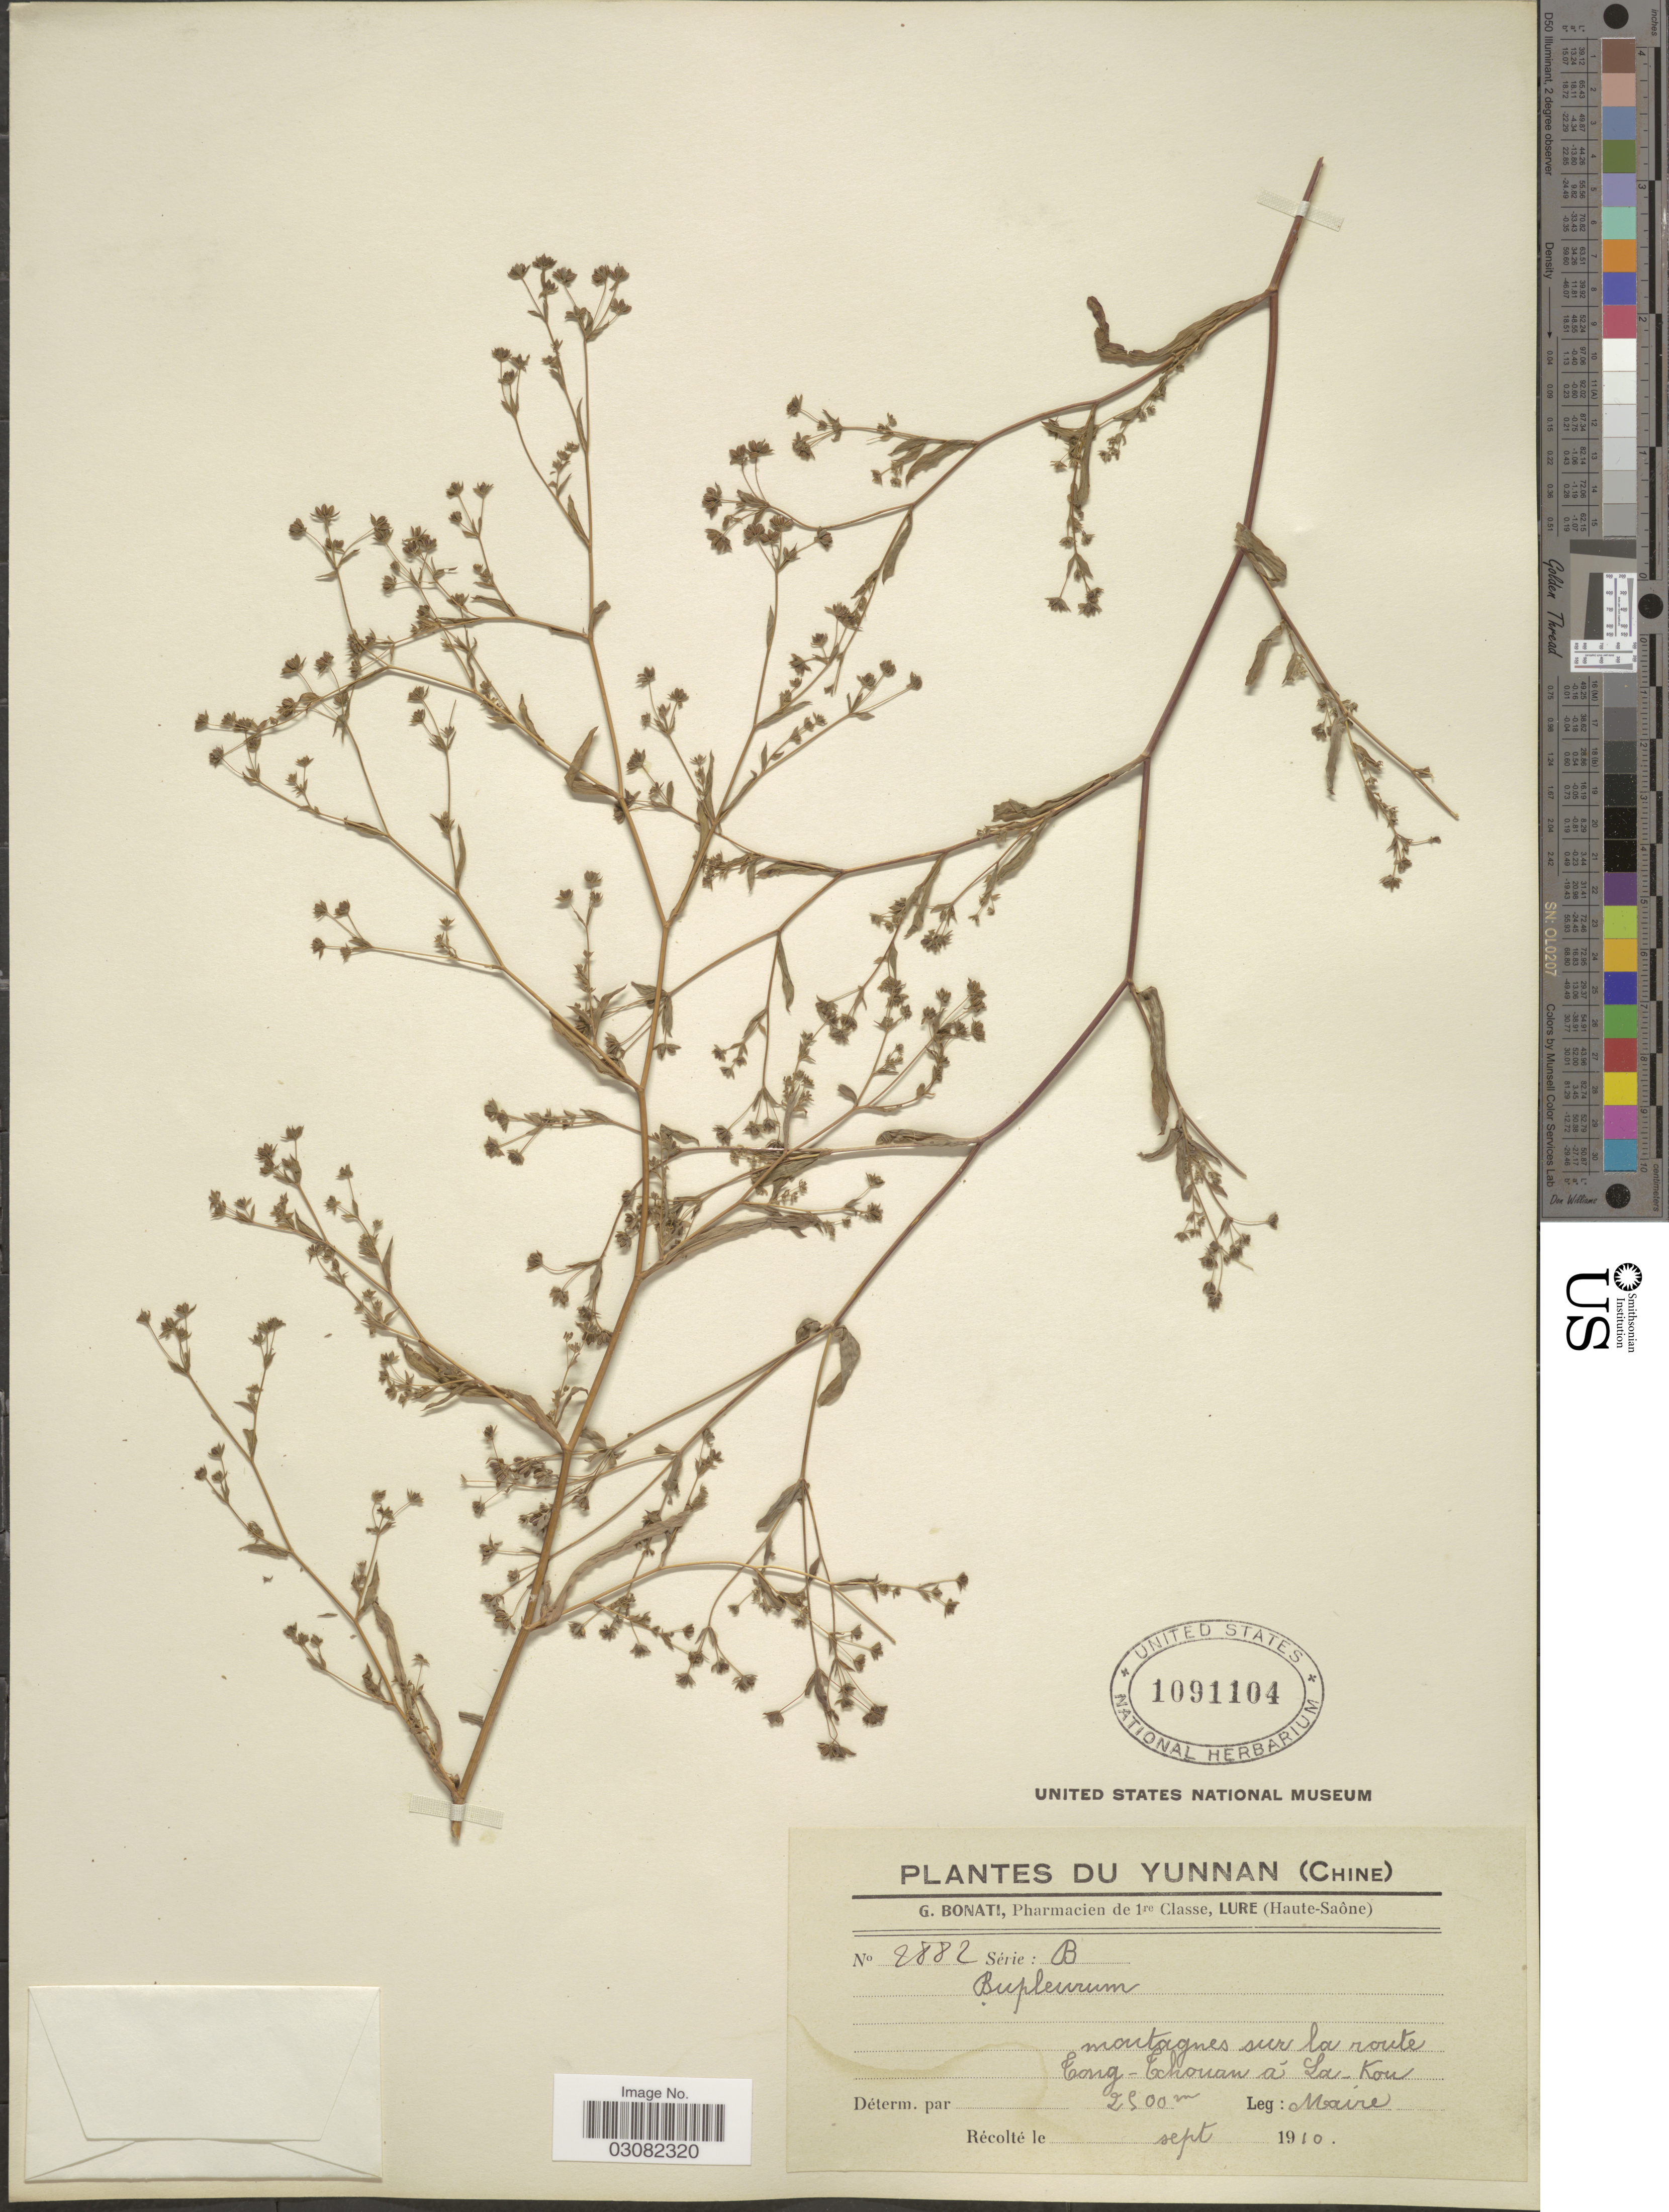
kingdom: Plantae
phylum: Tracheophyta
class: Magnoliopsida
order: Apiales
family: Apiaceae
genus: Bupleurum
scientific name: Bupleurum tenue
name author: Buch.-Ham. ex D. Don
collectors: Maire, --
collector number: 2882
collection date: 1910-09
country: China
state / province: Yunnan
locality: Mantagnes sur la route Tong-Tchouan á La-Kou.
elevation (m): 2500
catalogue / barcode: US 1091104